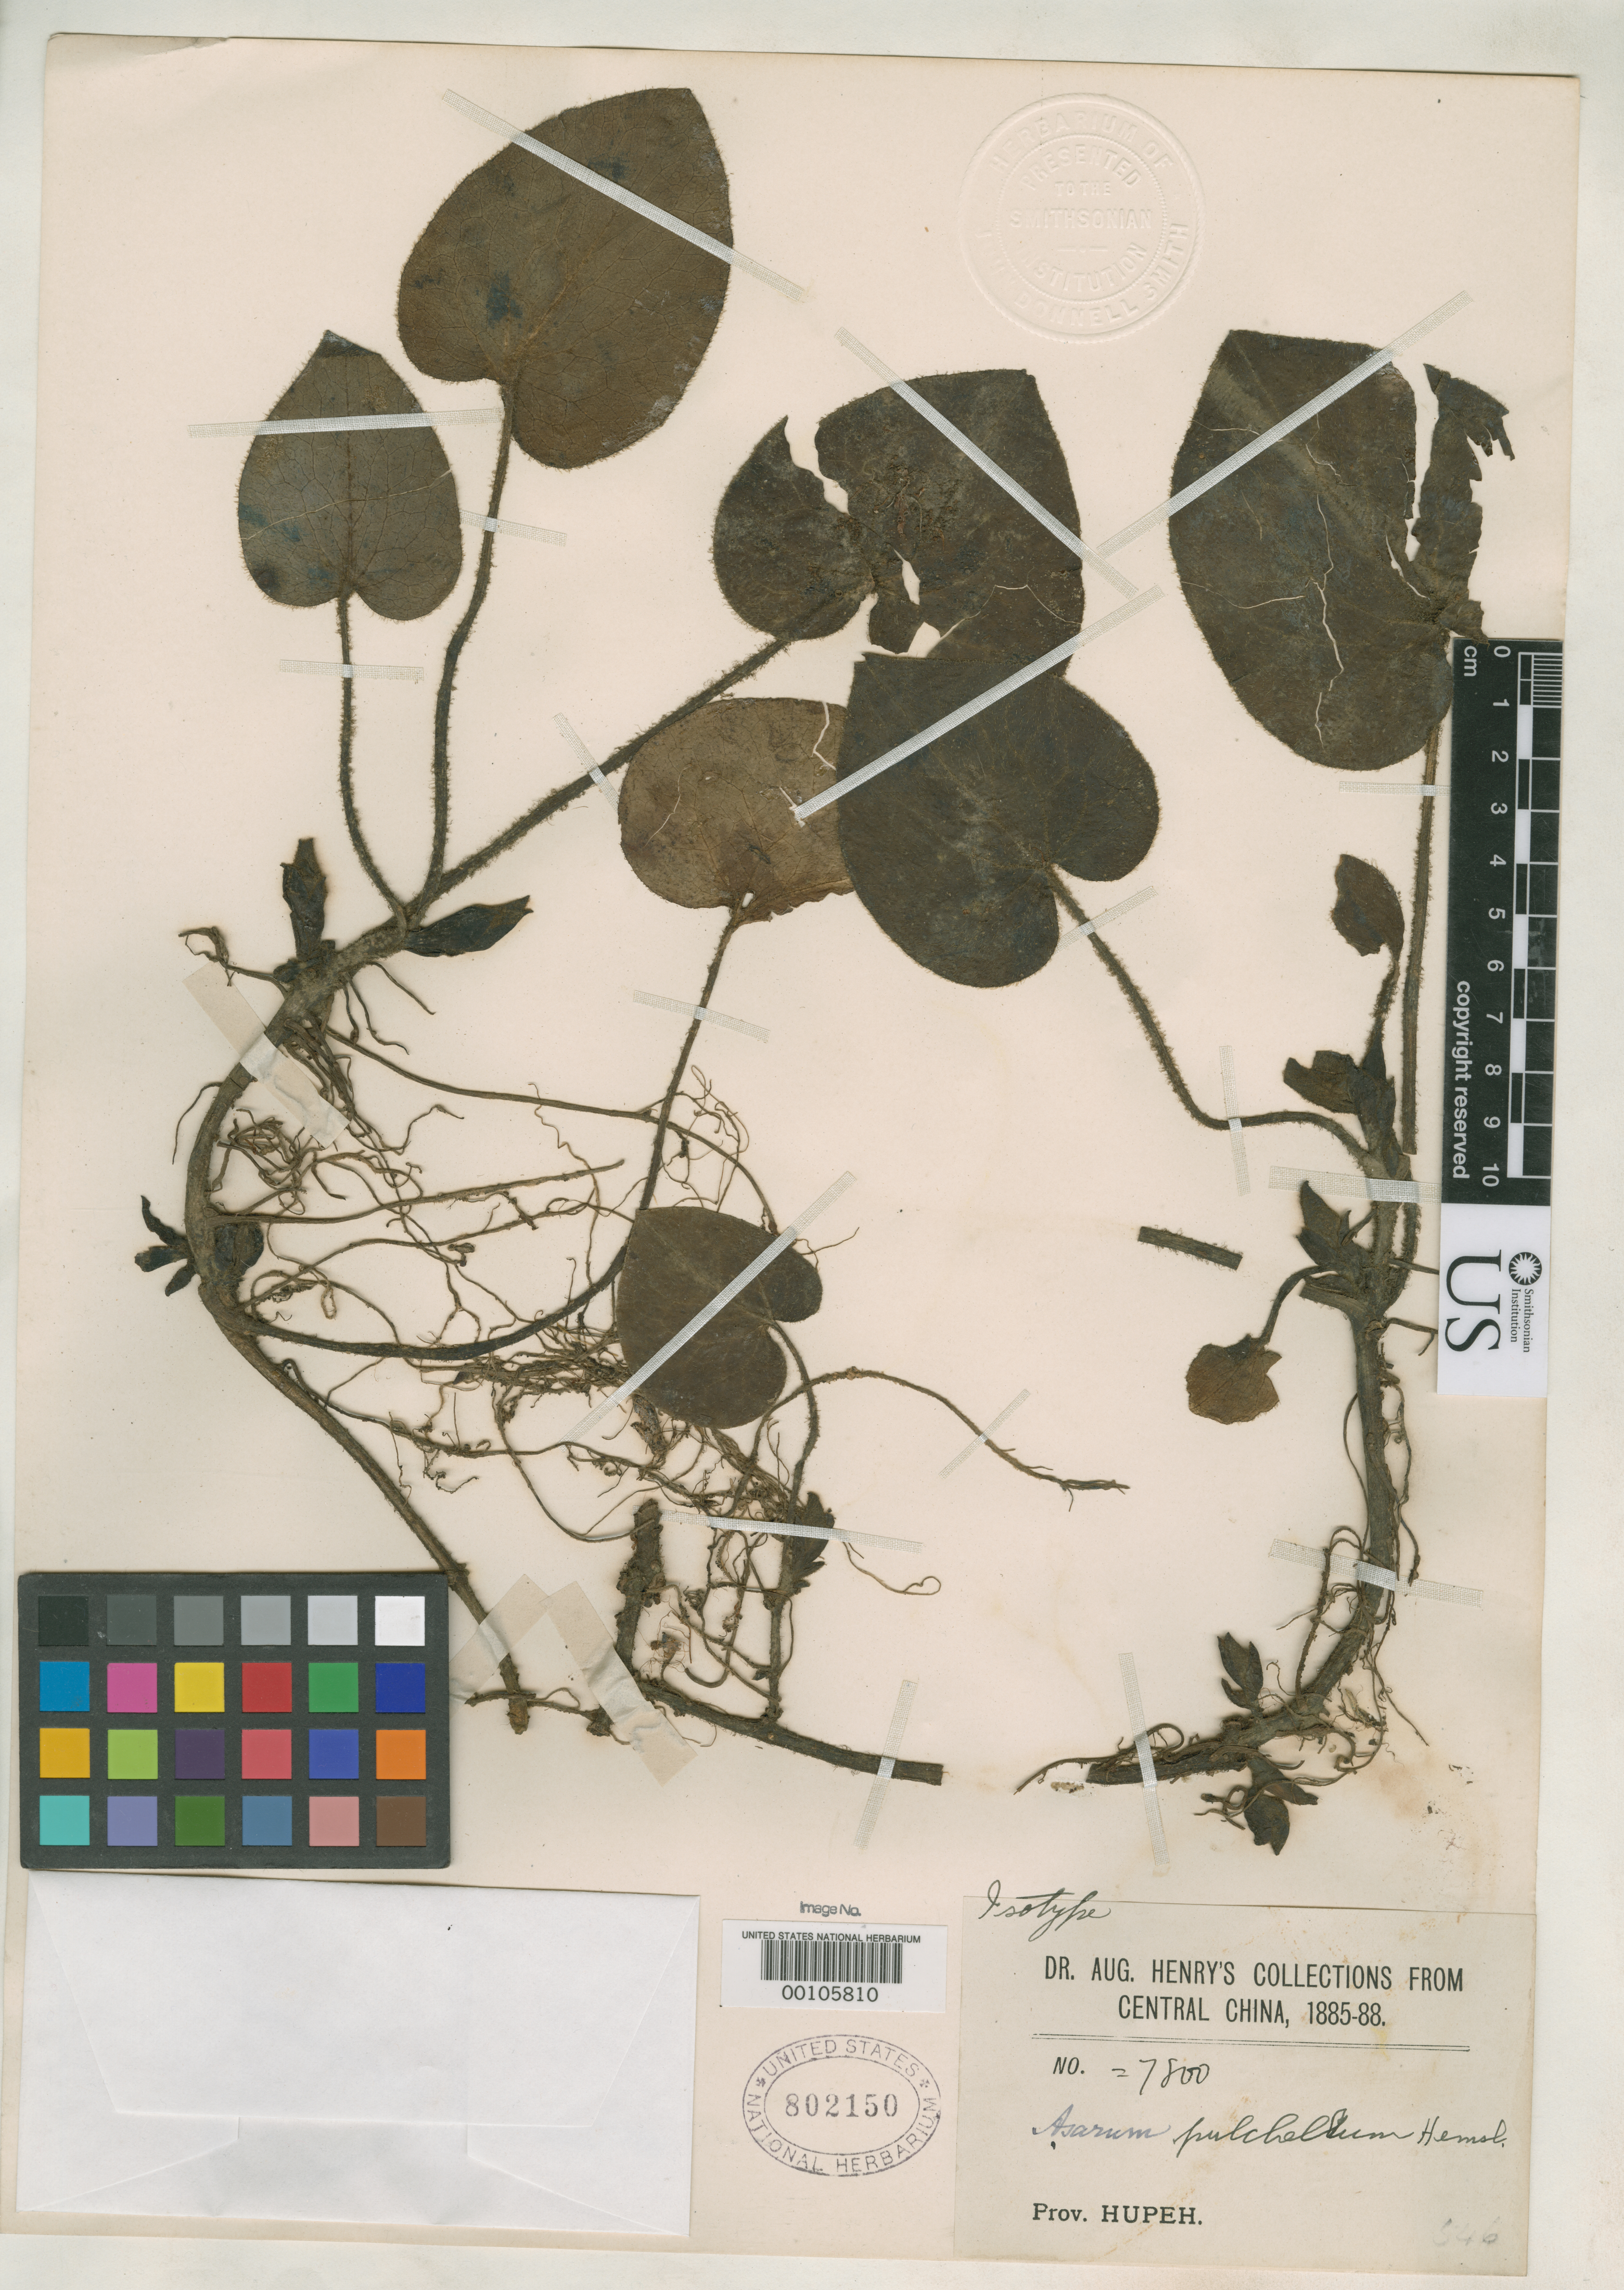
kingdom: Plantae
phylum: Tracheophyta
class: Magnoliopsida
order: Piperales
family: Aristolochiaceae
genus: Asarum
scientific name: Asarum pulchellum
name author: Hemsl.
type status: Type Collection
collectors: A. Henry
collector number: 7800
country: China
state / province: Hubei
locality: Ichang.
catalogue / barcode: US 802150